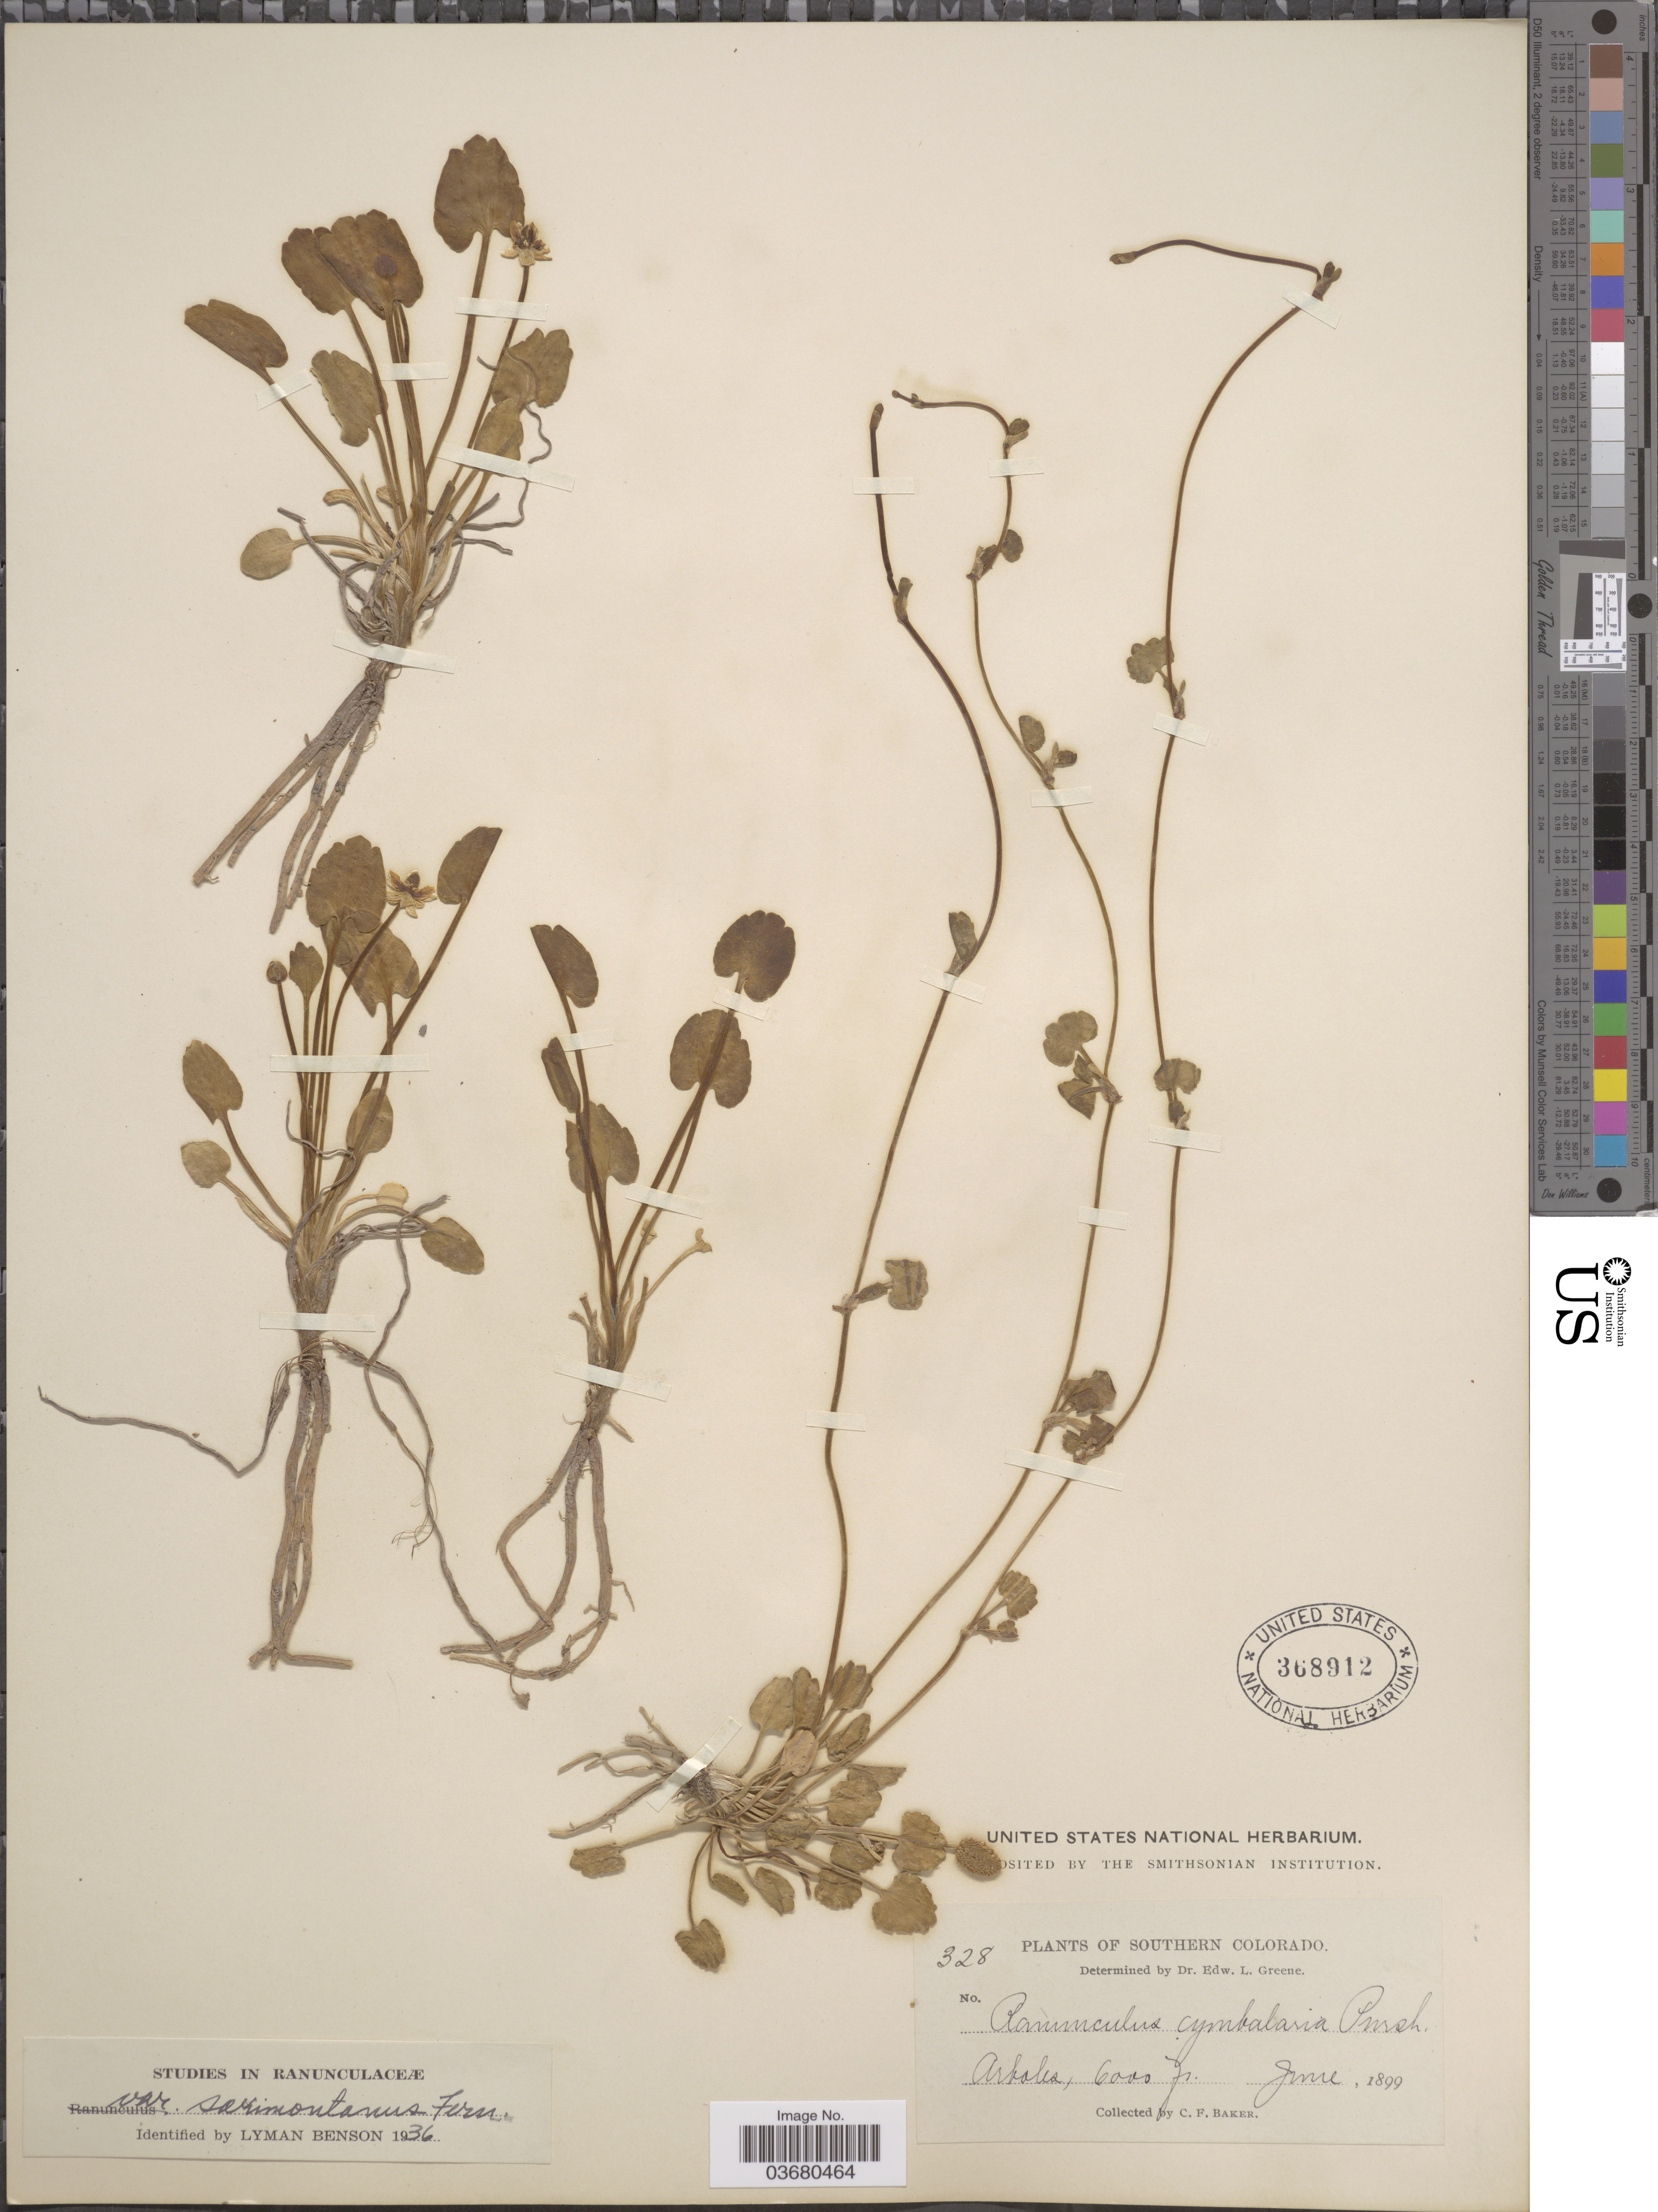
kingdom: Plantae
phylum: Tracheophyta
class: Magnoliopsida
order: Ranunculales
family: Ranunculaceae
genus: Halerpestes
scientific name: Halerpestes cymbalaria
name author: (Pursh) Greene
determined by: Strong, M. T., (US), Smithsonian Institution - National Museum of Natural History (UNITED STATES)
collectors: C. F. Baker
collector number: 328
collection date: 1899-06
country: United States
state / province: Colorado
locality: Southern Colorado. Arboles.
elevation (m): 1829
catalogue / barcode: US 368912